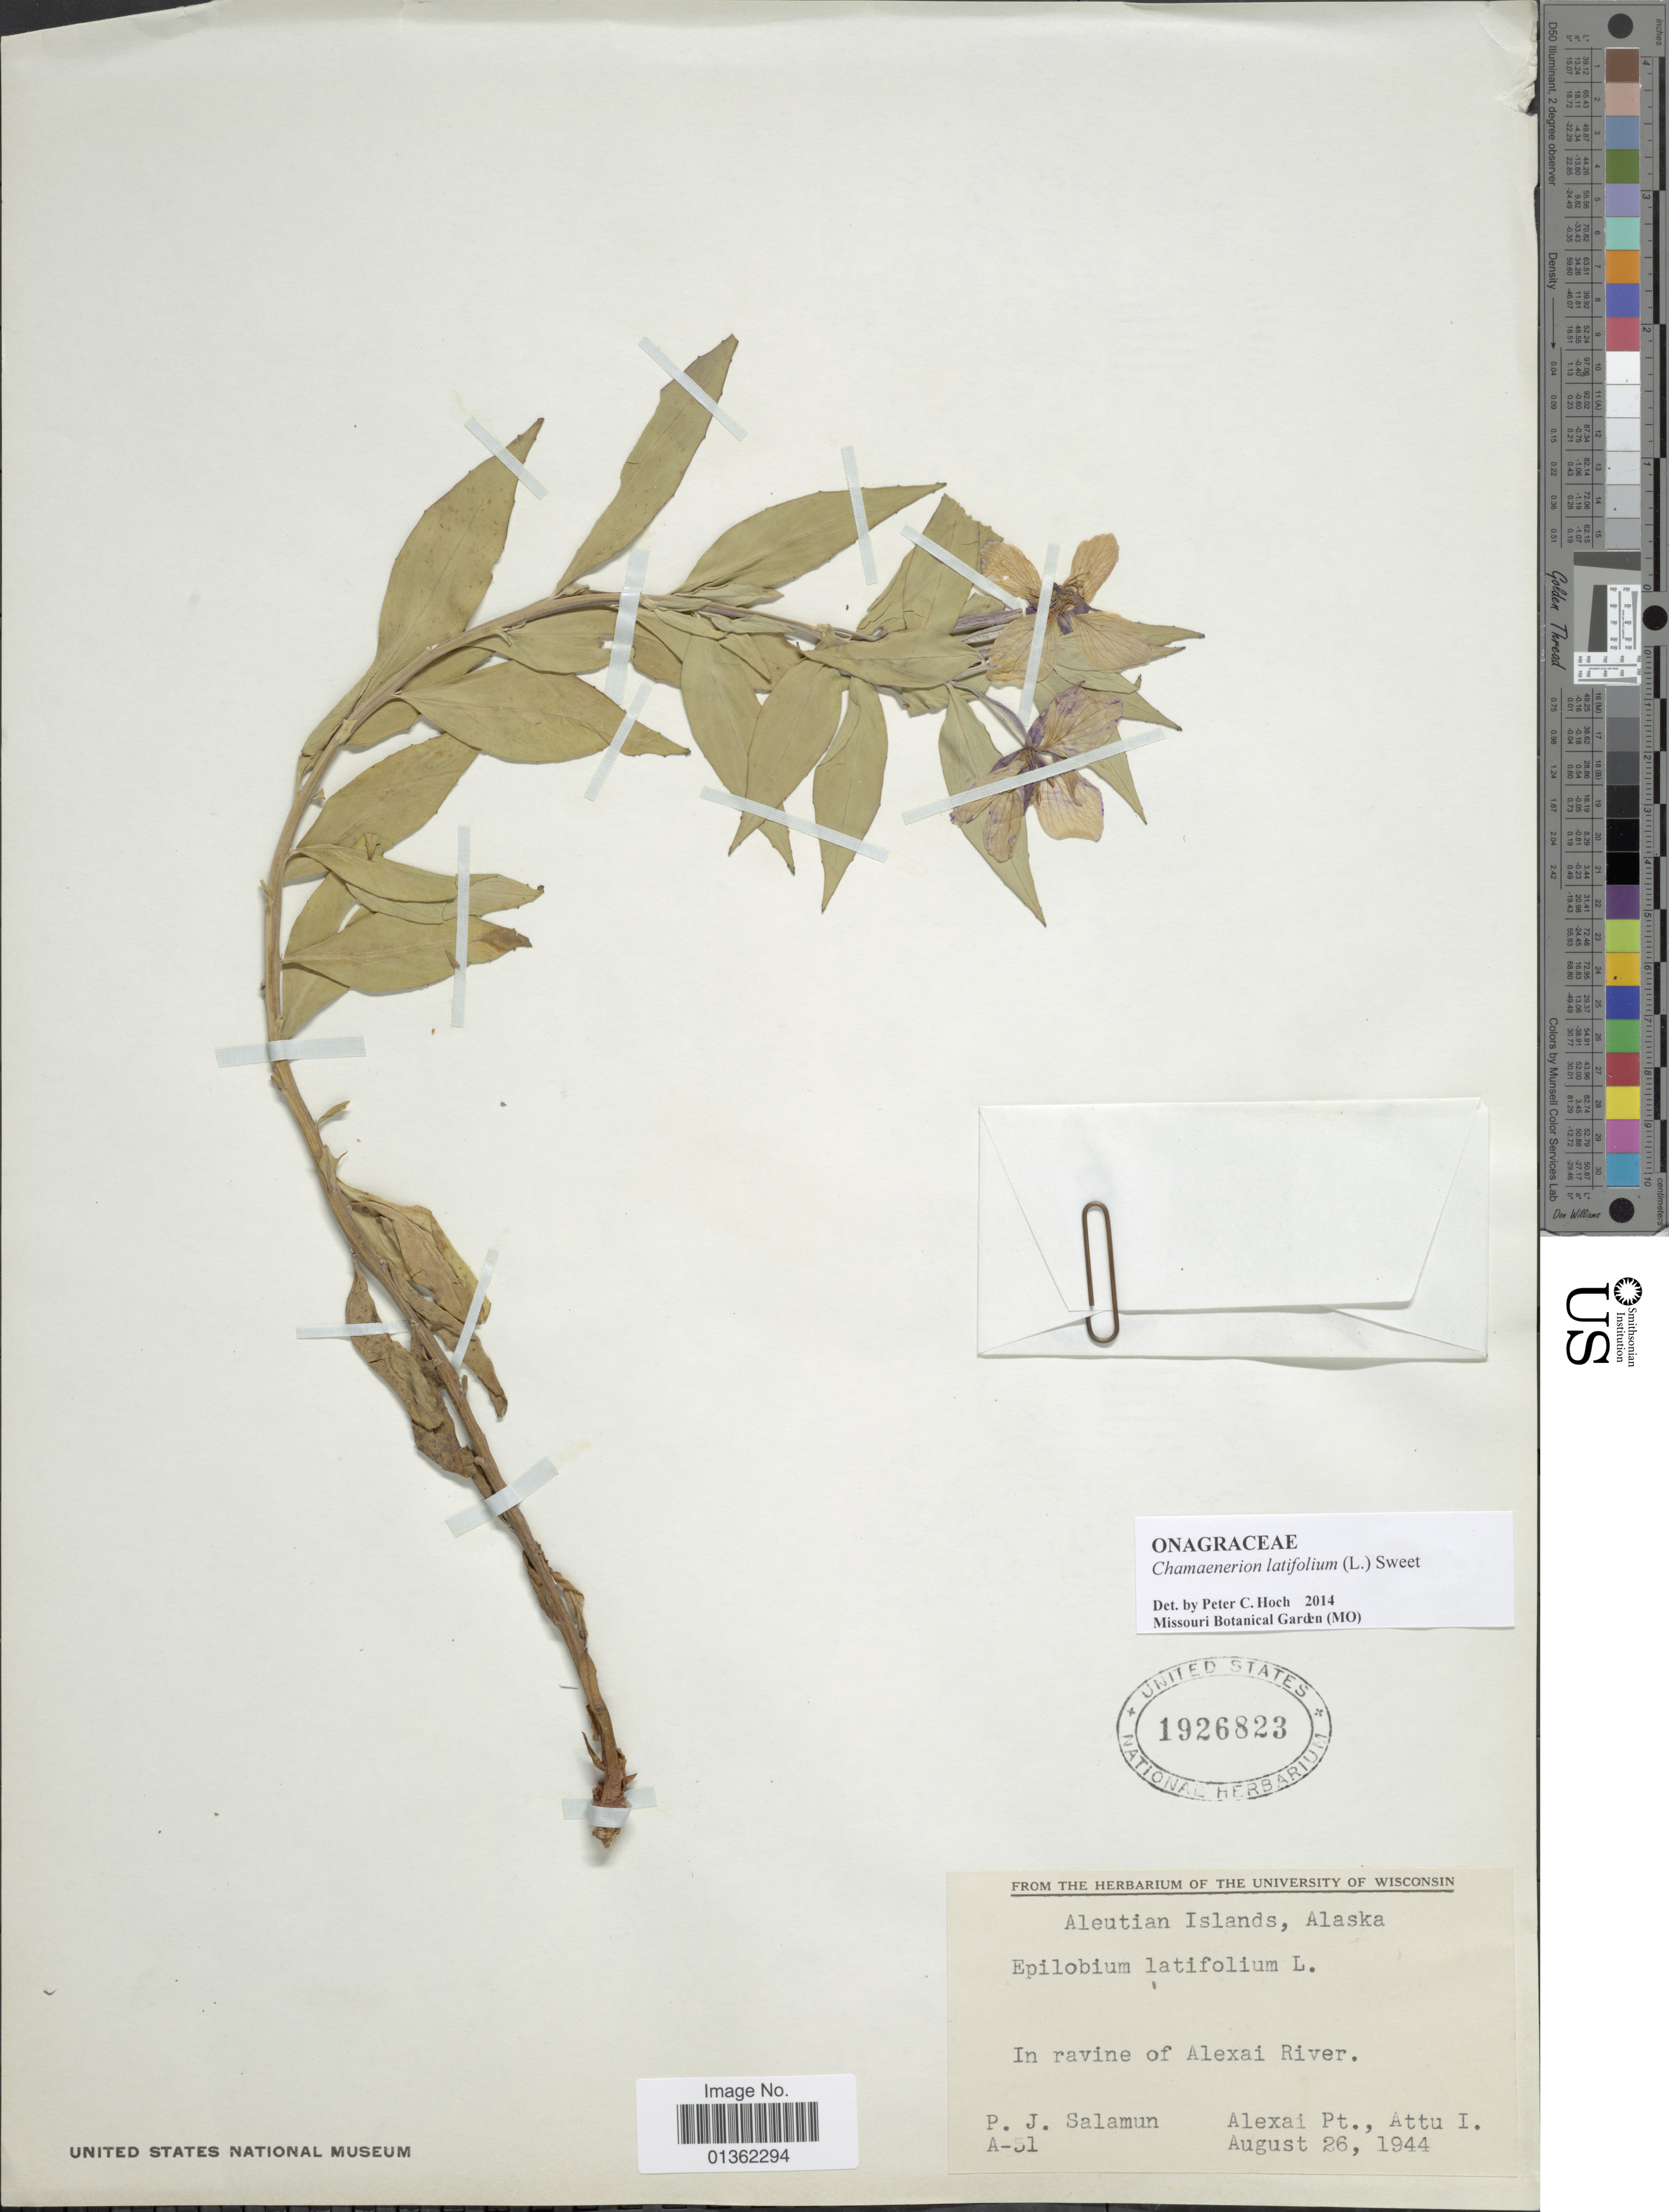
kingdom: Plantae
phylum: Tracheophyta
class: Magnoliopsida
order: Myrtales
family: Onagraceae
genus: Chamaenerion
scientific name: Chamaenerion latifolium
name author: (L.) Th. Fr. & Lange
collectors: P. Salamun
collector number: A-51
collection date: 1944-08-26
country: United States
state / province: Alaska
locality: Aleutian Islands. In ravine of Alexai River.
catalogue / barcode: US 1926823